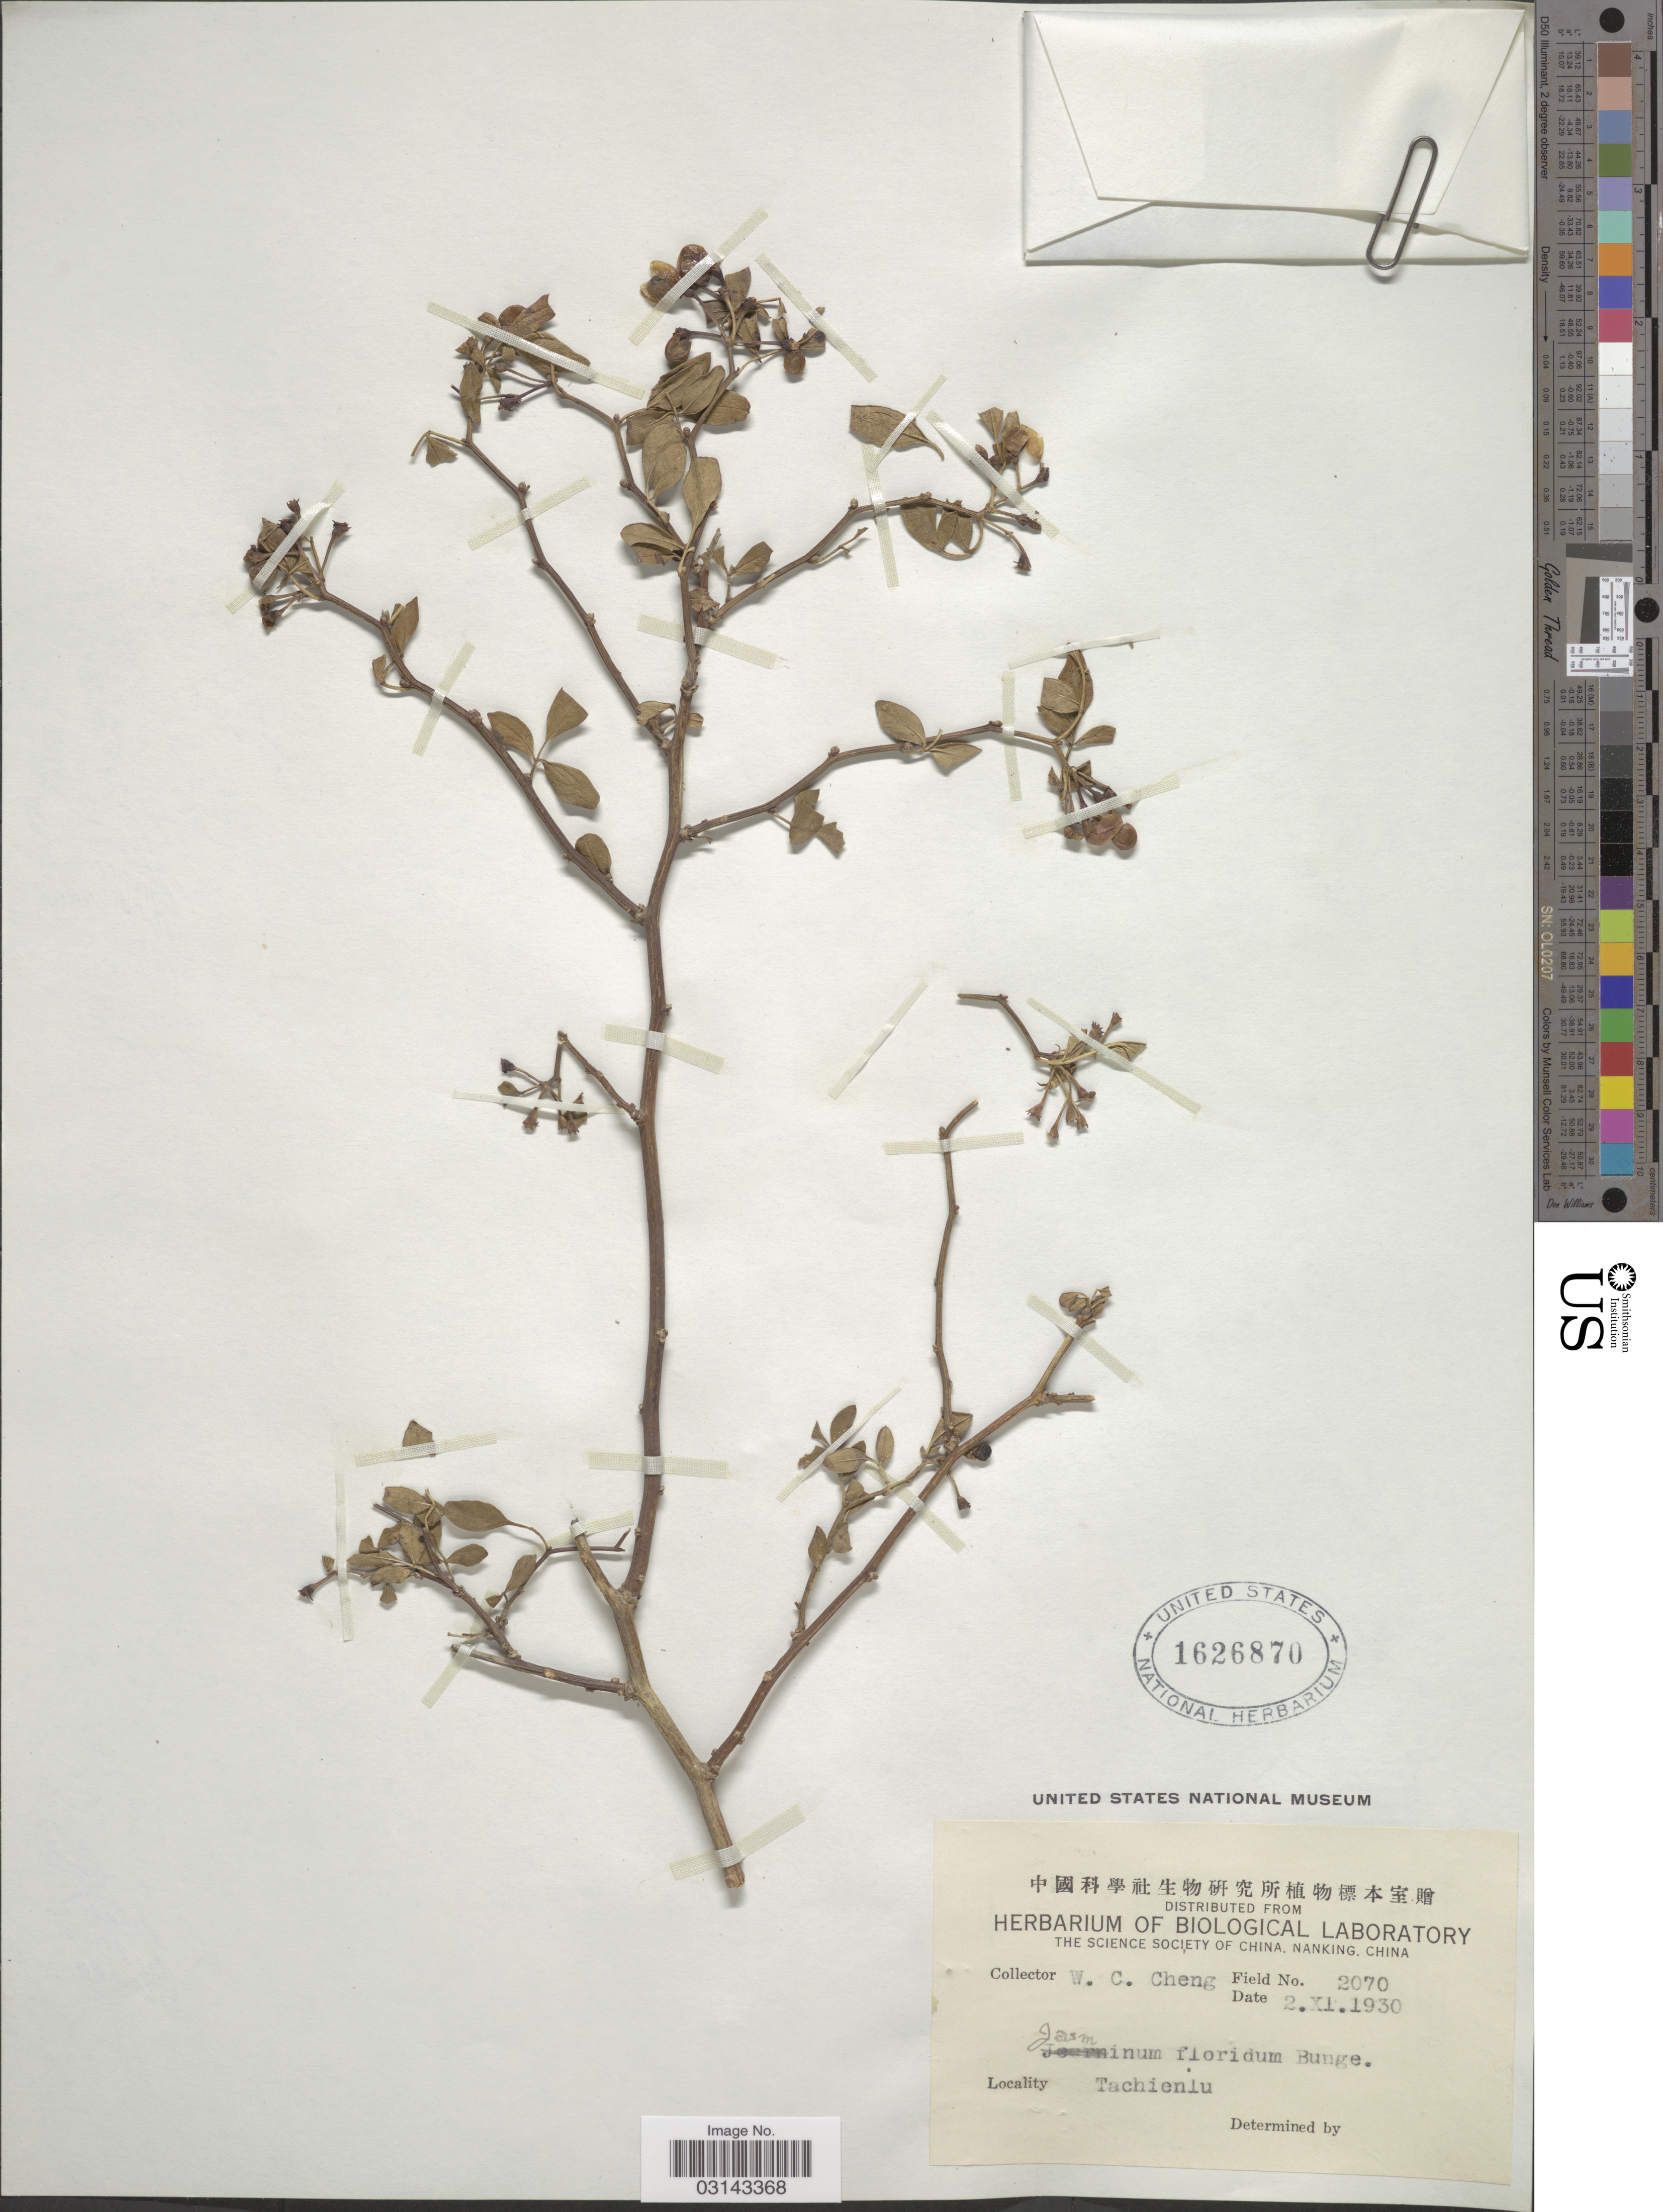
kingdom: Plantae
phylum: Tracheophyta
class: Magnoliopsida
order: Lamiales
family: Oleaceae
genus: Jasminum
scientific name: Jasminum floridum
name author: Bunge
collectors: W. C. Cheng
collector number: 2070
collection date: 1930-11-02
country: China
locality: Tachienlu.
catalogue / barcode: US 1626870